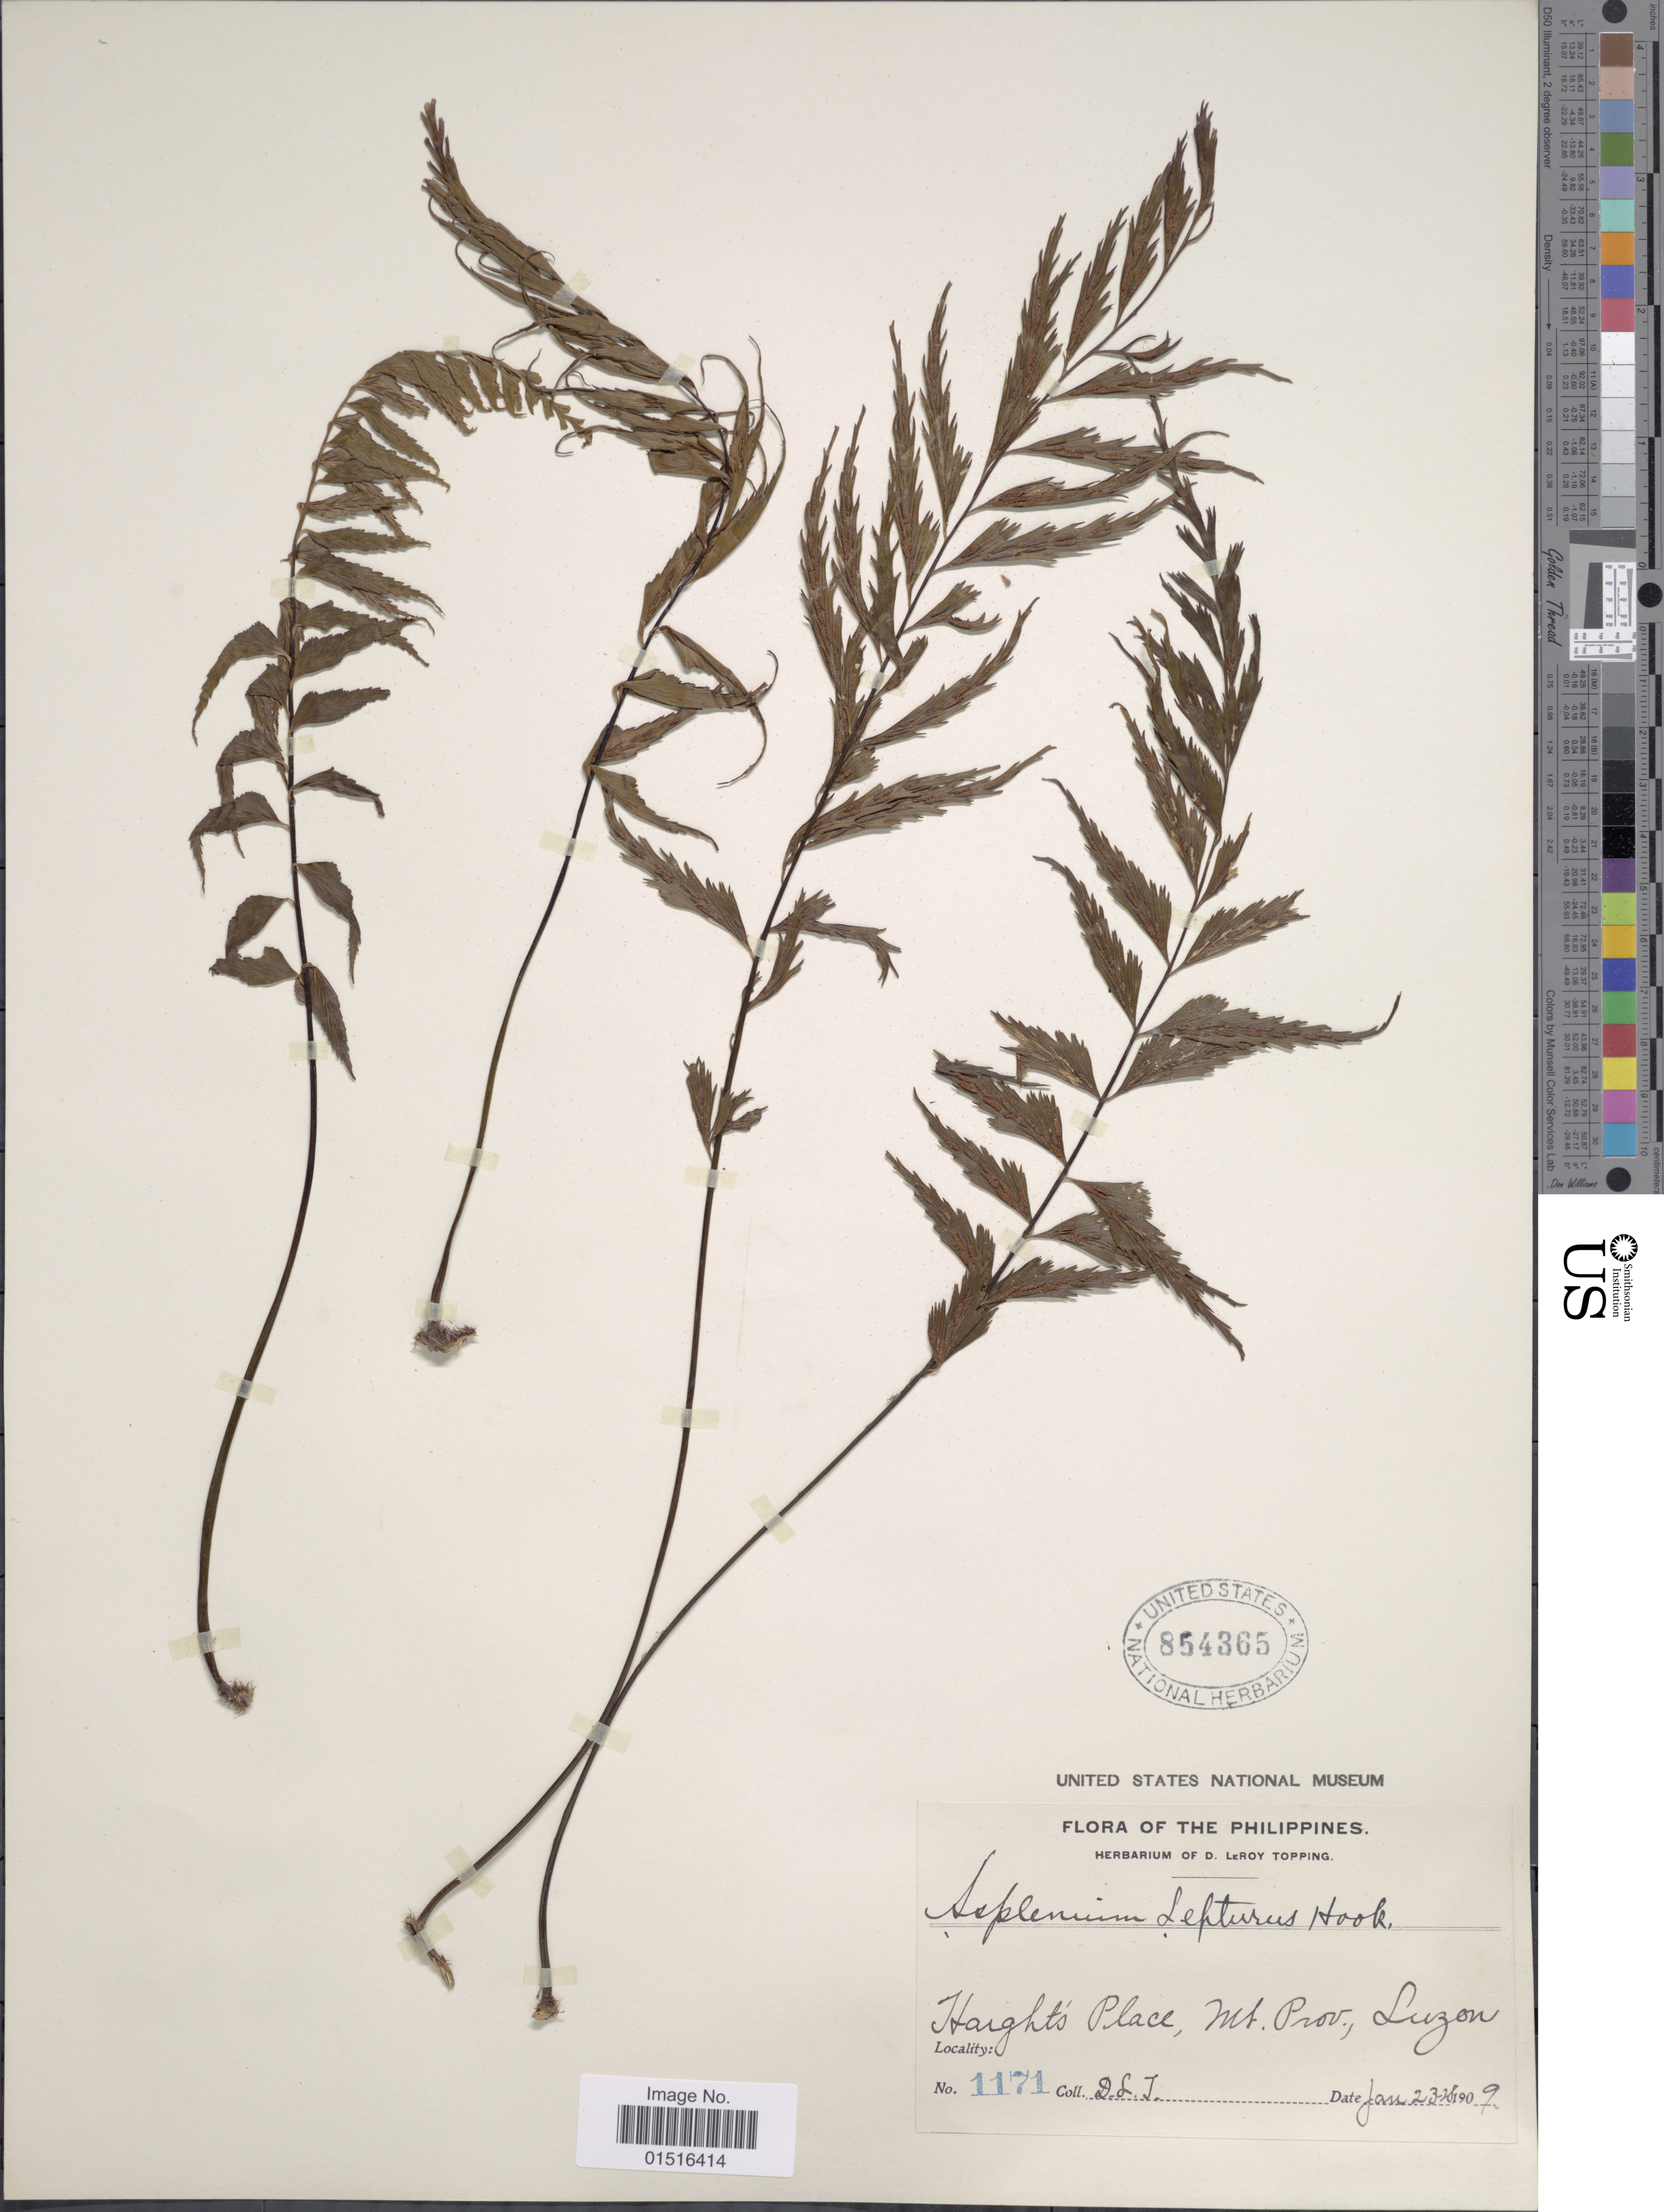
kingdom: Plantae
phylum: Tracheophyta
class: Polypodiopsida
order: Polypodiales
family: Aspleniaceae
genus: Asplenium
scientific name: Asplenium lepturus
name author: J. Sm. ex C. Presl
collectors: D. L. Topping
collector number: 1171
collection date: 1909-01-23/1909-01-28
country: Philippines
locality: Haights Place, Mt. Prov., Luzon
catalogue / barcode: US 854365